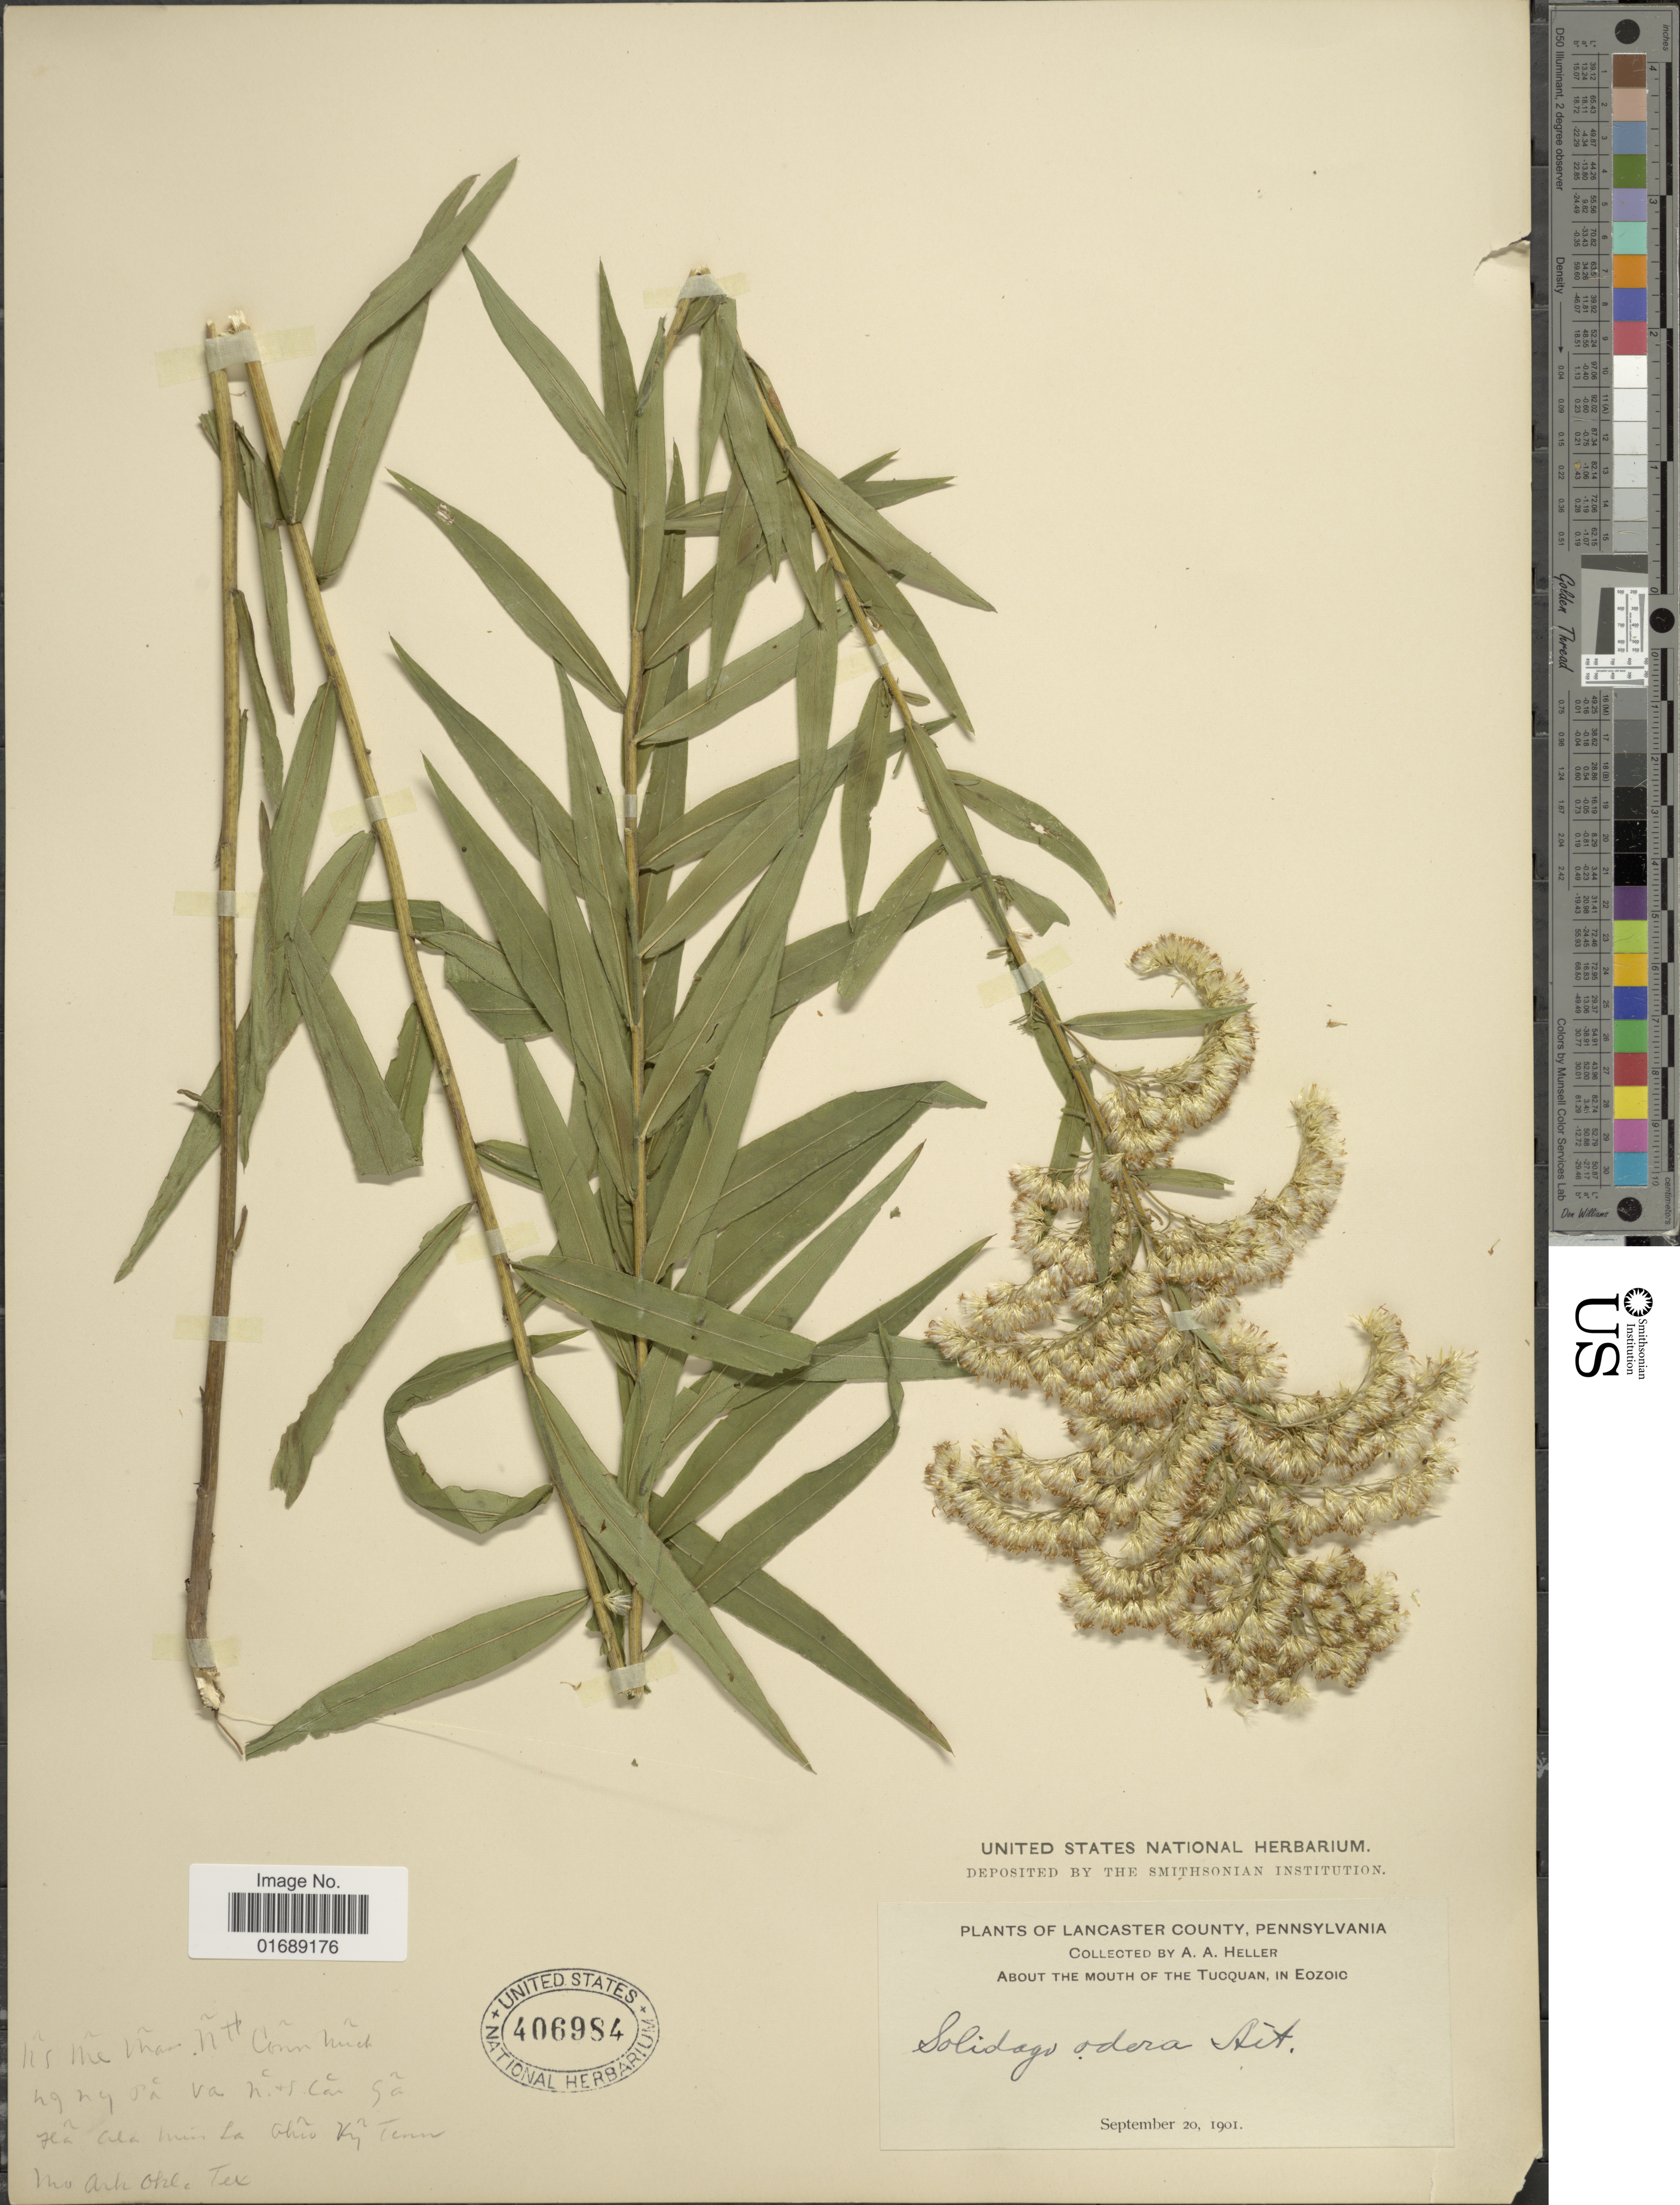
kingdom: Plantae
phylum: Tracheophyta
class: Magnoliopsida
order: Asterales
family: Asteraceae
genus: Solidago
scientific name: Solidago odora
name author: Aiton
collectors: A. A. Heller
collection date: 1901-09-20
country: United States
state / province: Pennsylvania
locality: Lancaster County, About the Mouth of the Tucquan, in Eozoic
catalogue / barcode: US 406984